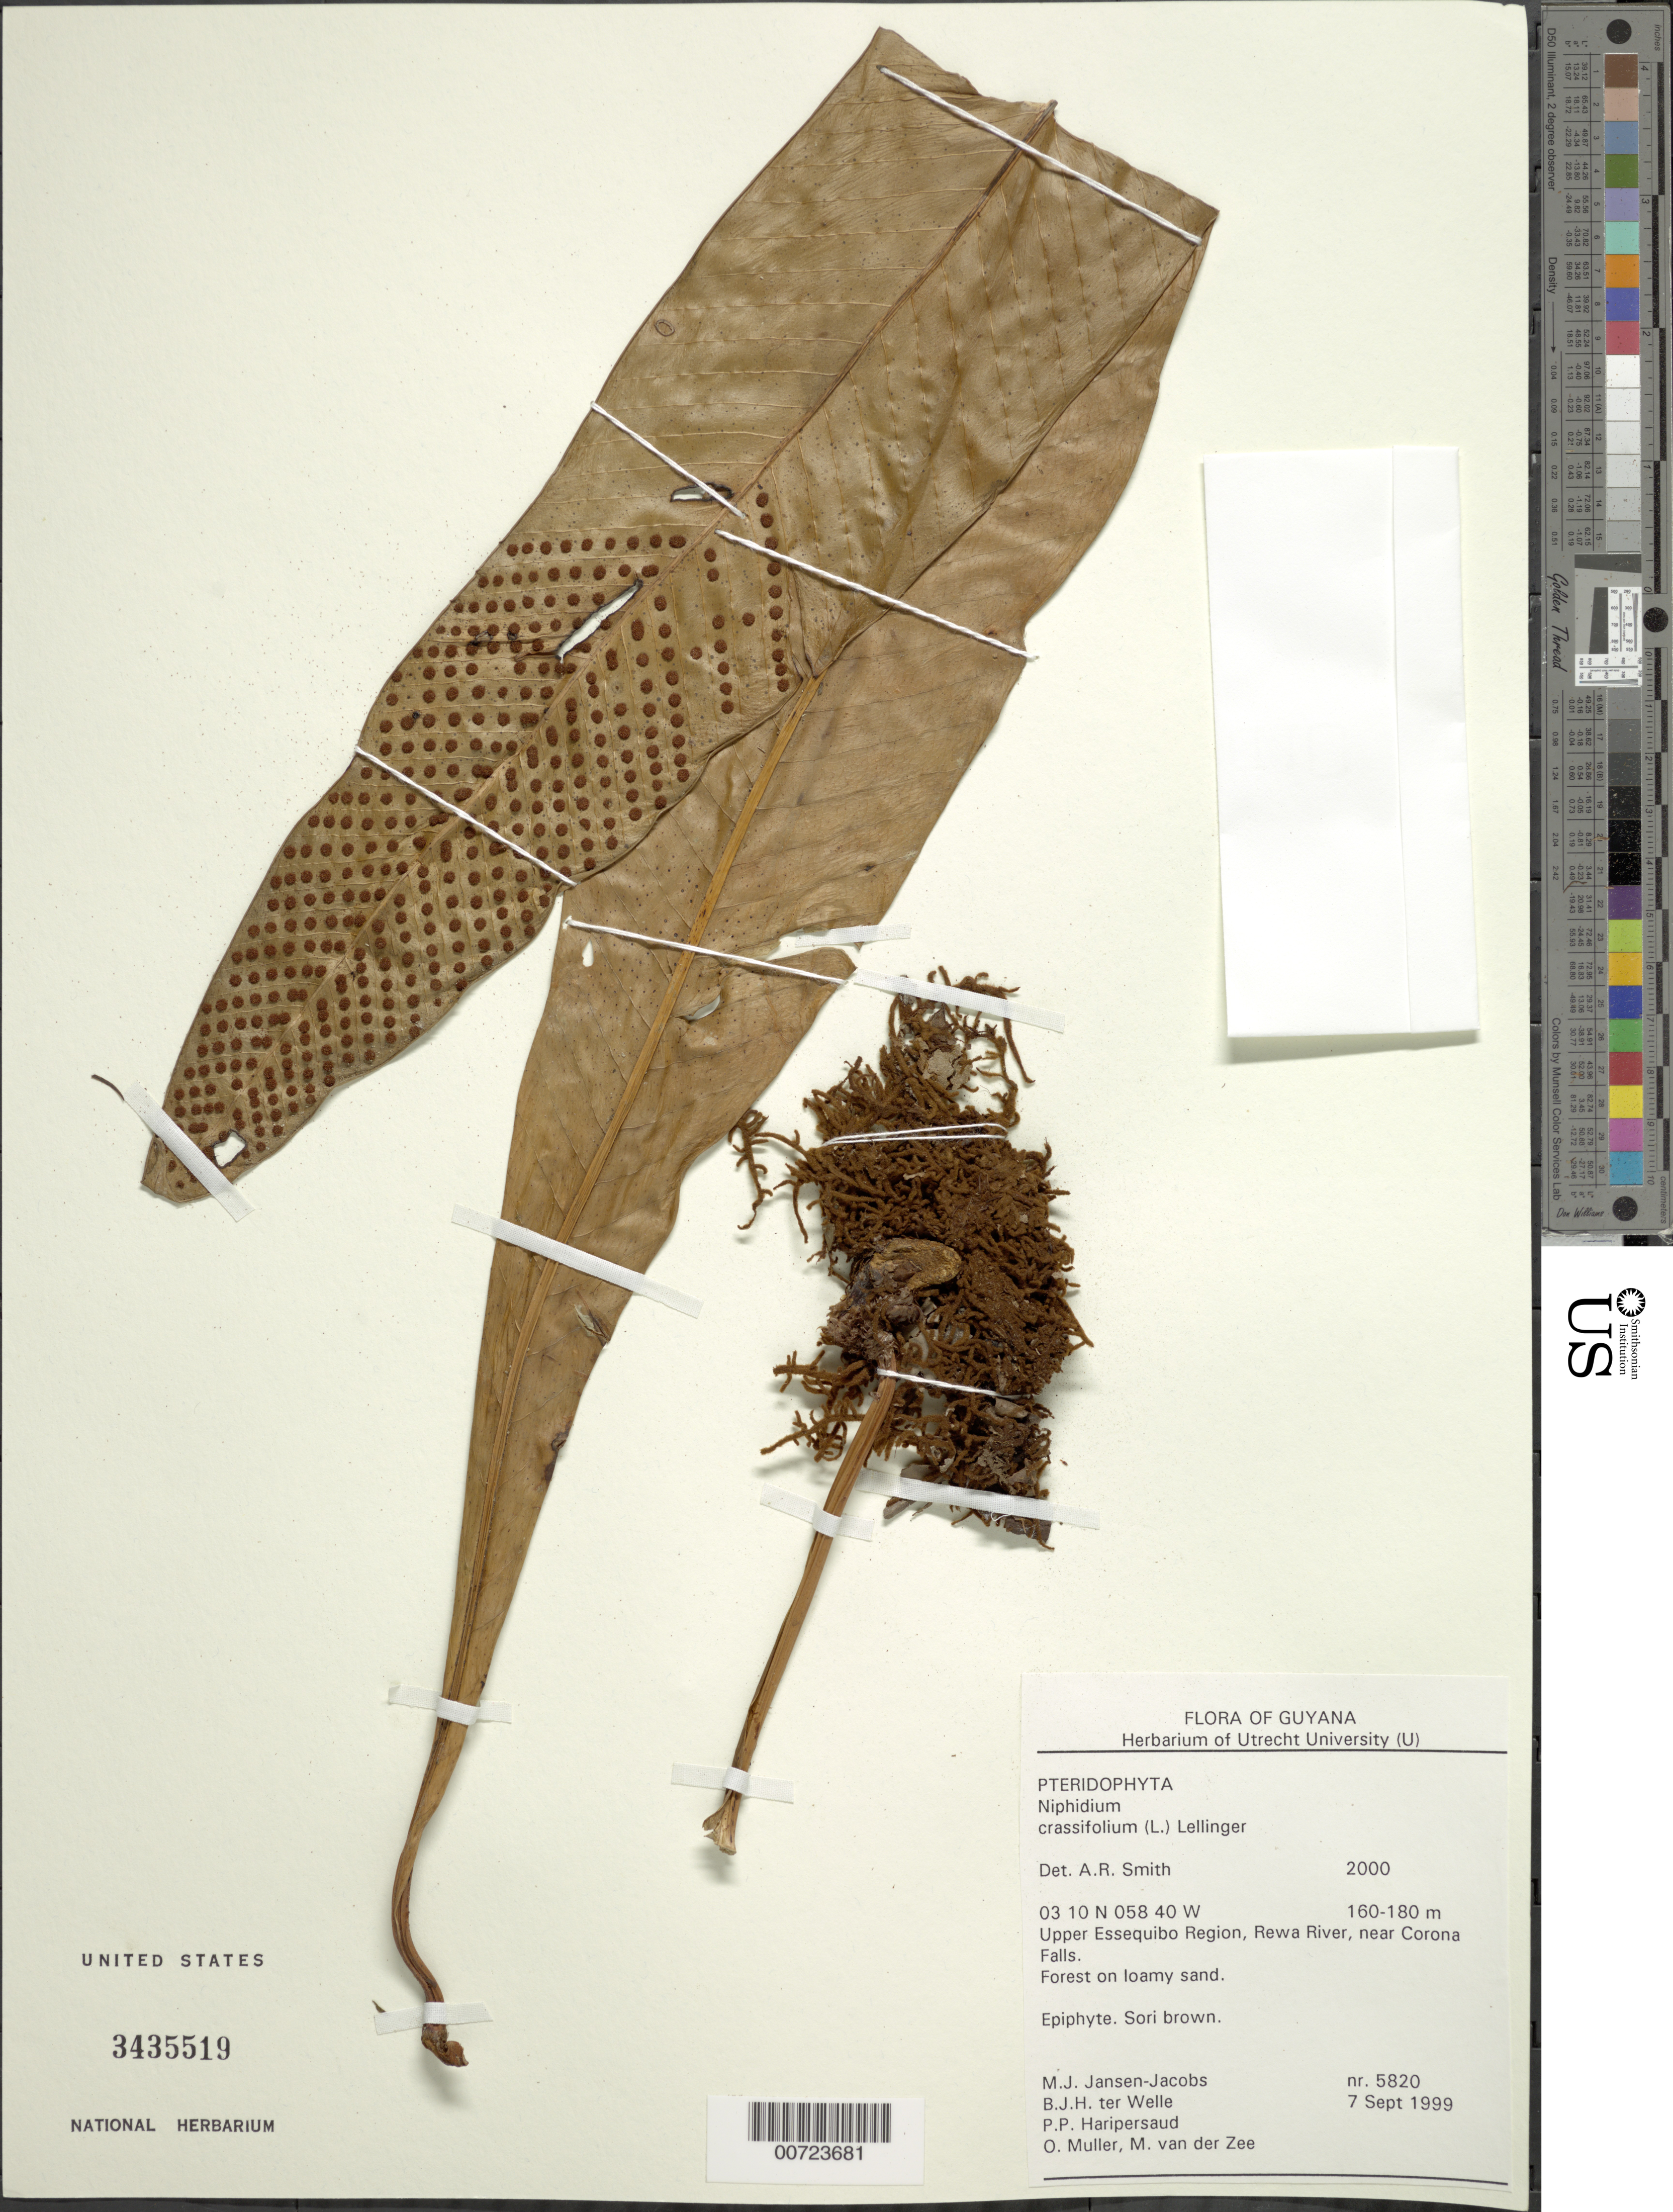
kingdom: Plantae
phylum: Tracheophyta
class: Polypodiopsida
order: Polypodiales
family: Polypodiaceae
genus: Niphidium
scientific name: Niphidium crassifolium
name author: (L.) Lellinger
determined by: Smith, Alan R., (UC)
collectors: M. J. Jansen-Jacobs, B. Welle, P. Haripersaud, O. Muller & M. van der Zee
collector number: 5820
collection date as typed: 7-Sep-99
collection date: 1999-09-07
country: Guyana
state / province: U. Takutu-U. Essequibo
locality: Rewa River, near Corona Falls, Upper Essequibo Region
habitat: Forest on loamy sand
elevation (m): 160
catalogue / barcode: US 3435519